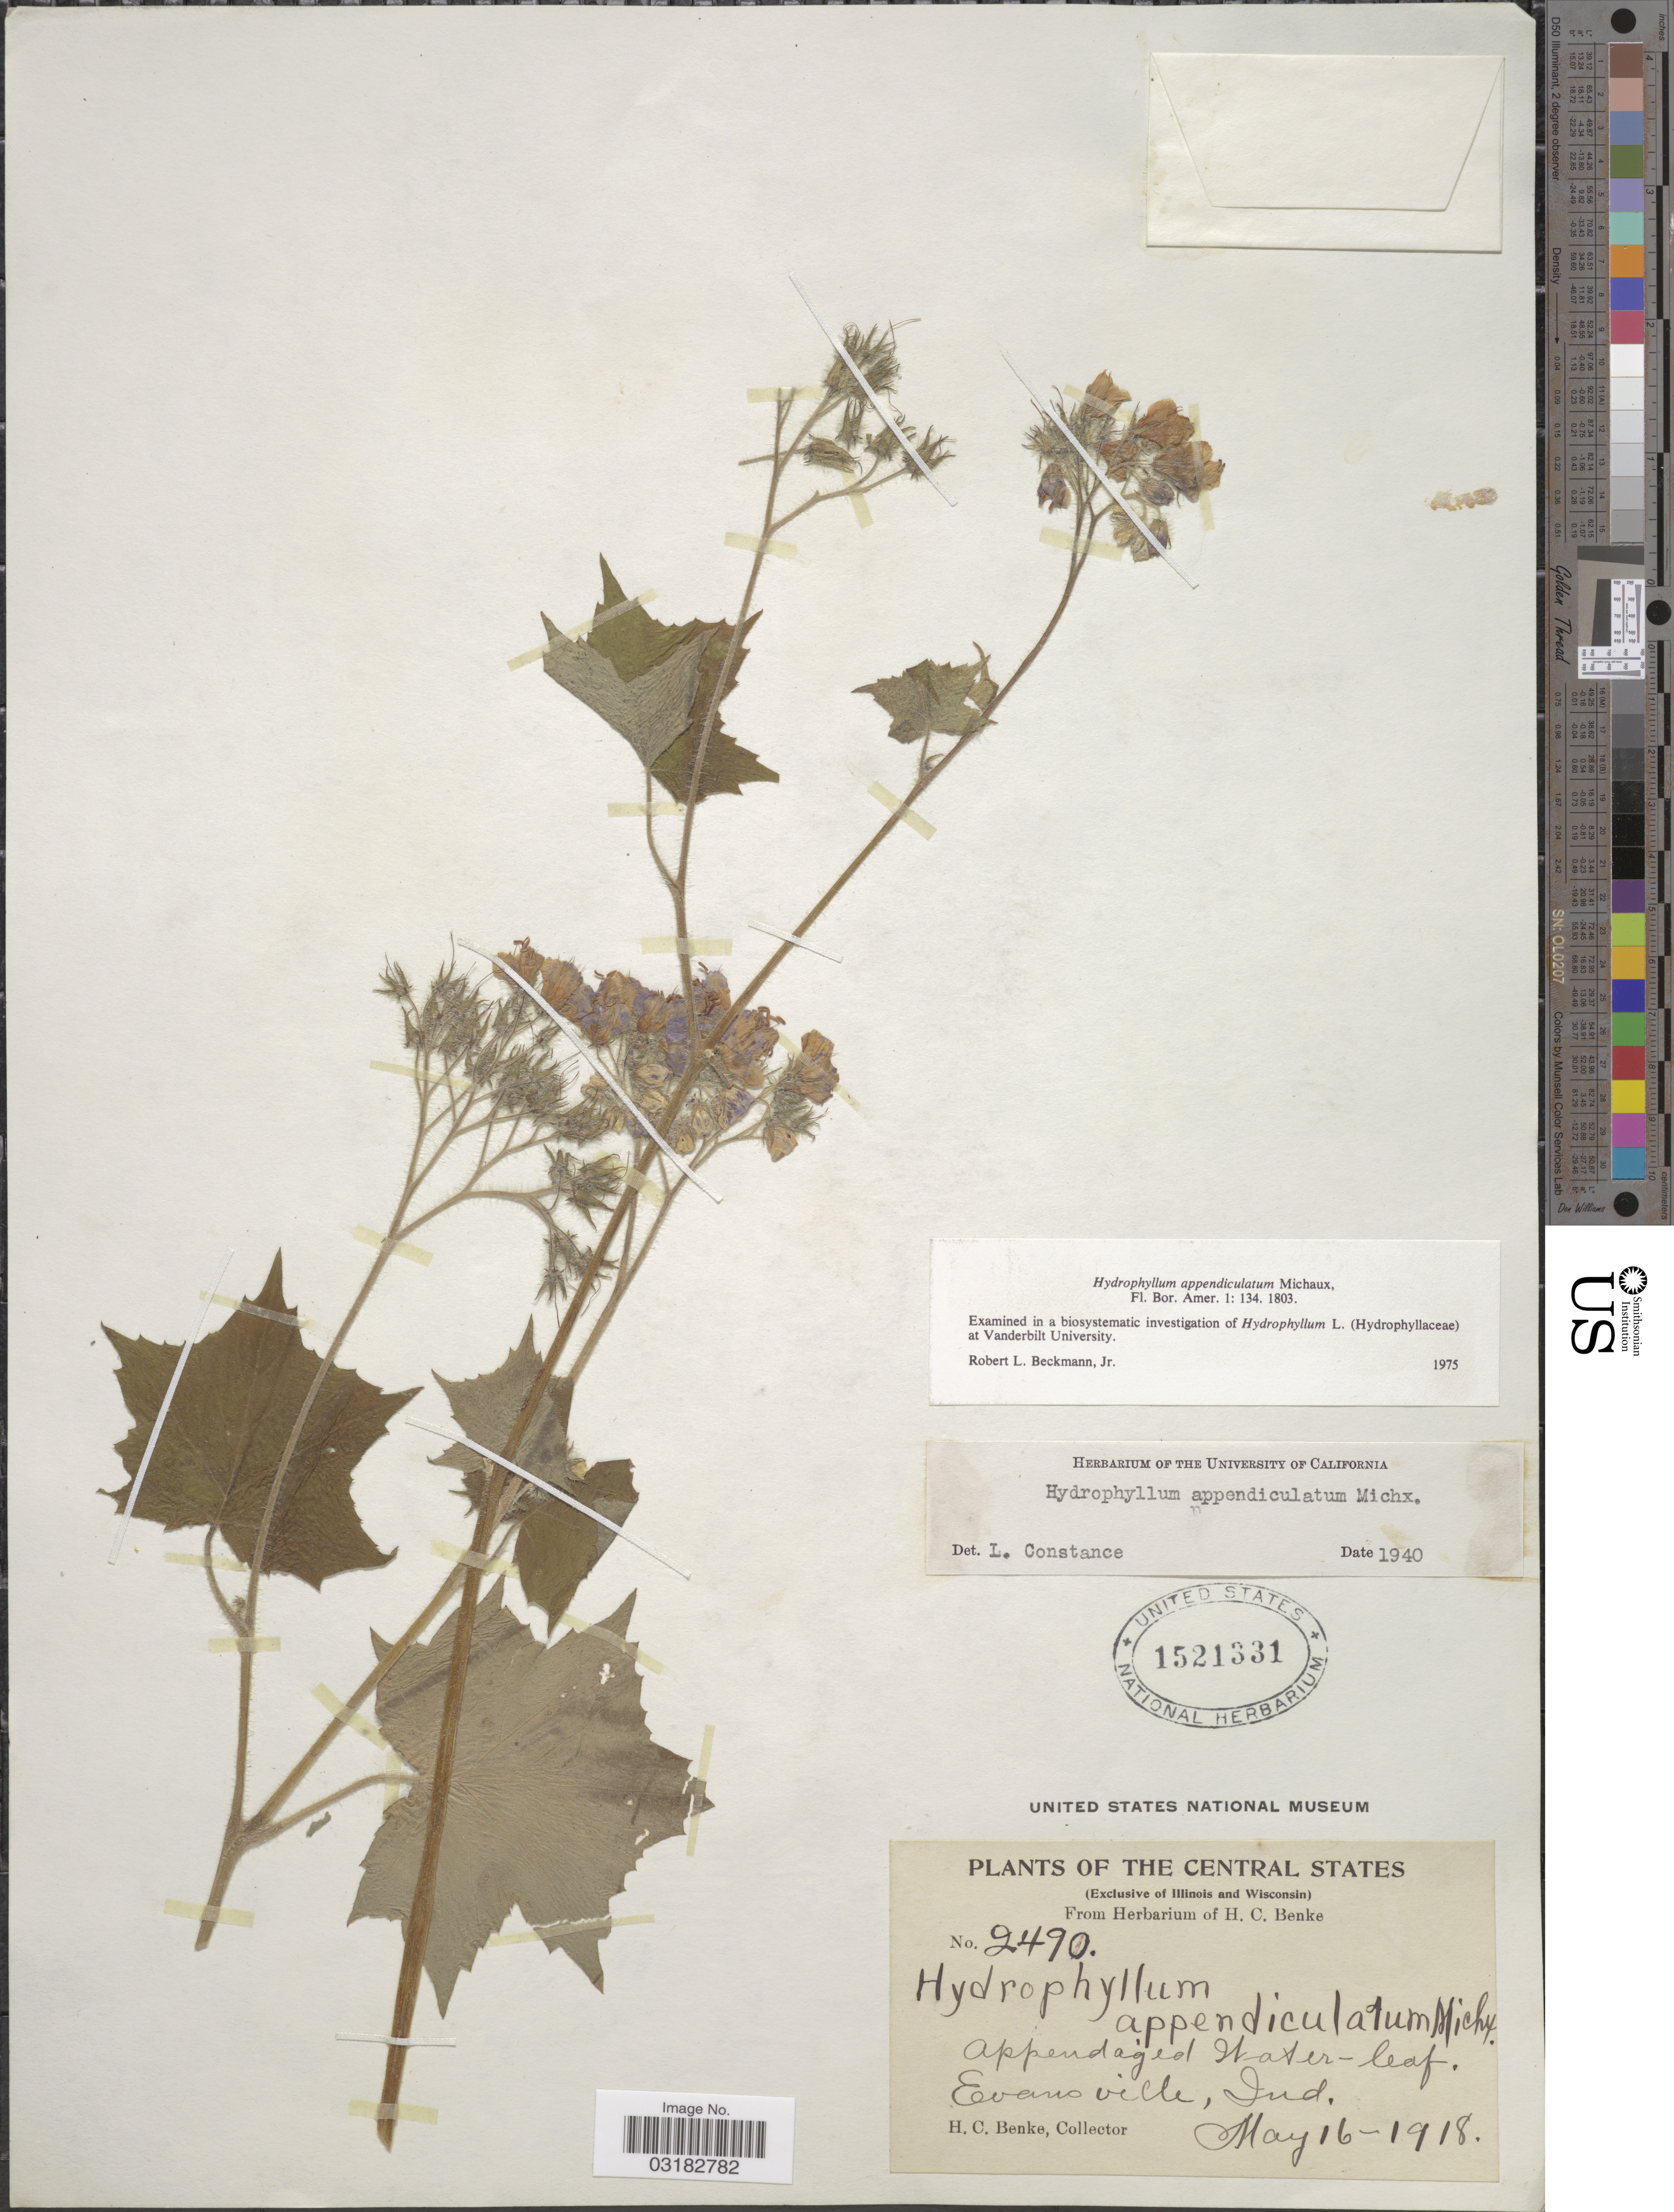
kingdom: Plantae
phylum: Tracheophyta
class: Magnoliopsida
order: Boraginales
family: Hydrophyllaceae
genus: Hydrophyllum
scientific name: Hydrophyllum appendiculatum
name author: Michx.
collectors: H. Benke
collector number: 2490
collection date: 1918-05-16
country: United States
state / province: Indiana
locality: Central States, Evansville.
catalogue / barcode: US 1521331